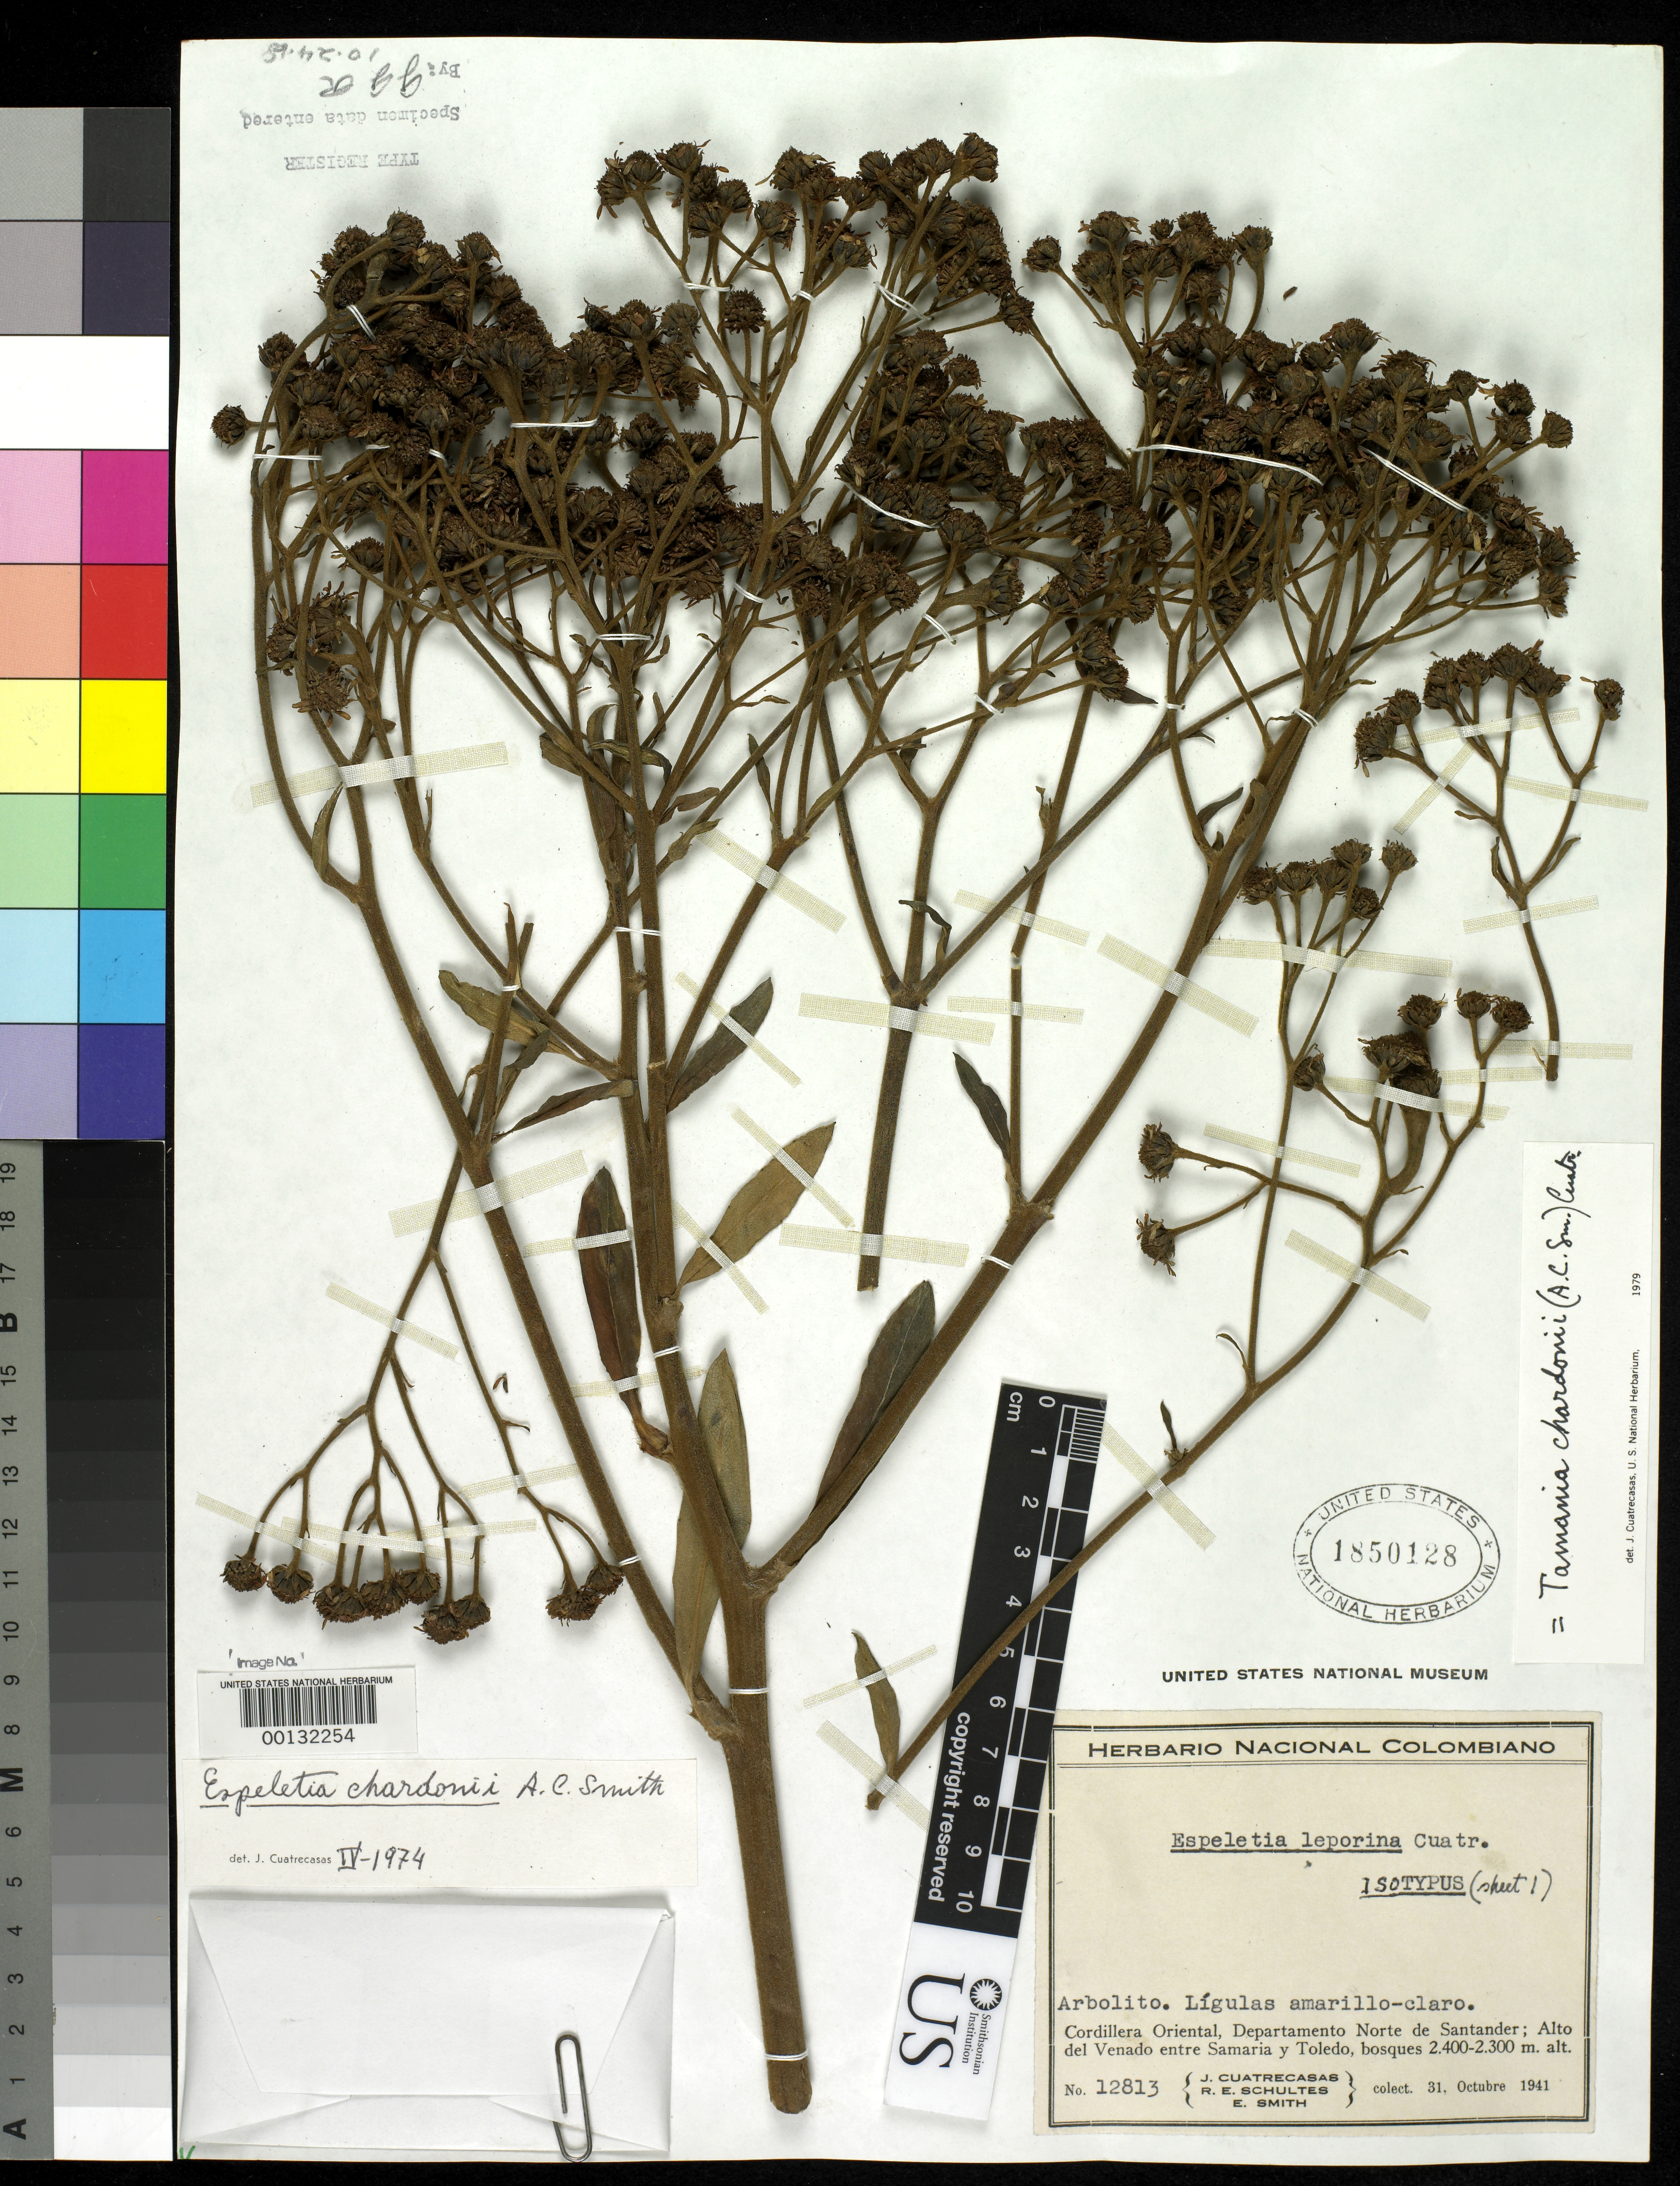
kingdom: Plantae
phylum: Tracheophyta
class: Magnoliopsida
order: Asterales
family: Asteraceae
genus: Espeletia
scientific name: Espeletia leporina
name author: Cuatrec.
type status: Isotype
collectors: J. Cuatrecasas, R. E. Schultes & C. E. Smith Jr.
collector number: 12813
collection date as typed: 31 Oct 1941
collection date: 1941-10-31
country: Colombia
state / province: Norte de Santander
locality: Cordillera Oriental, Alto del Venado, between Samaria & Toledo.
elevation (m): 2300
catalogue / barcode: US 1850128